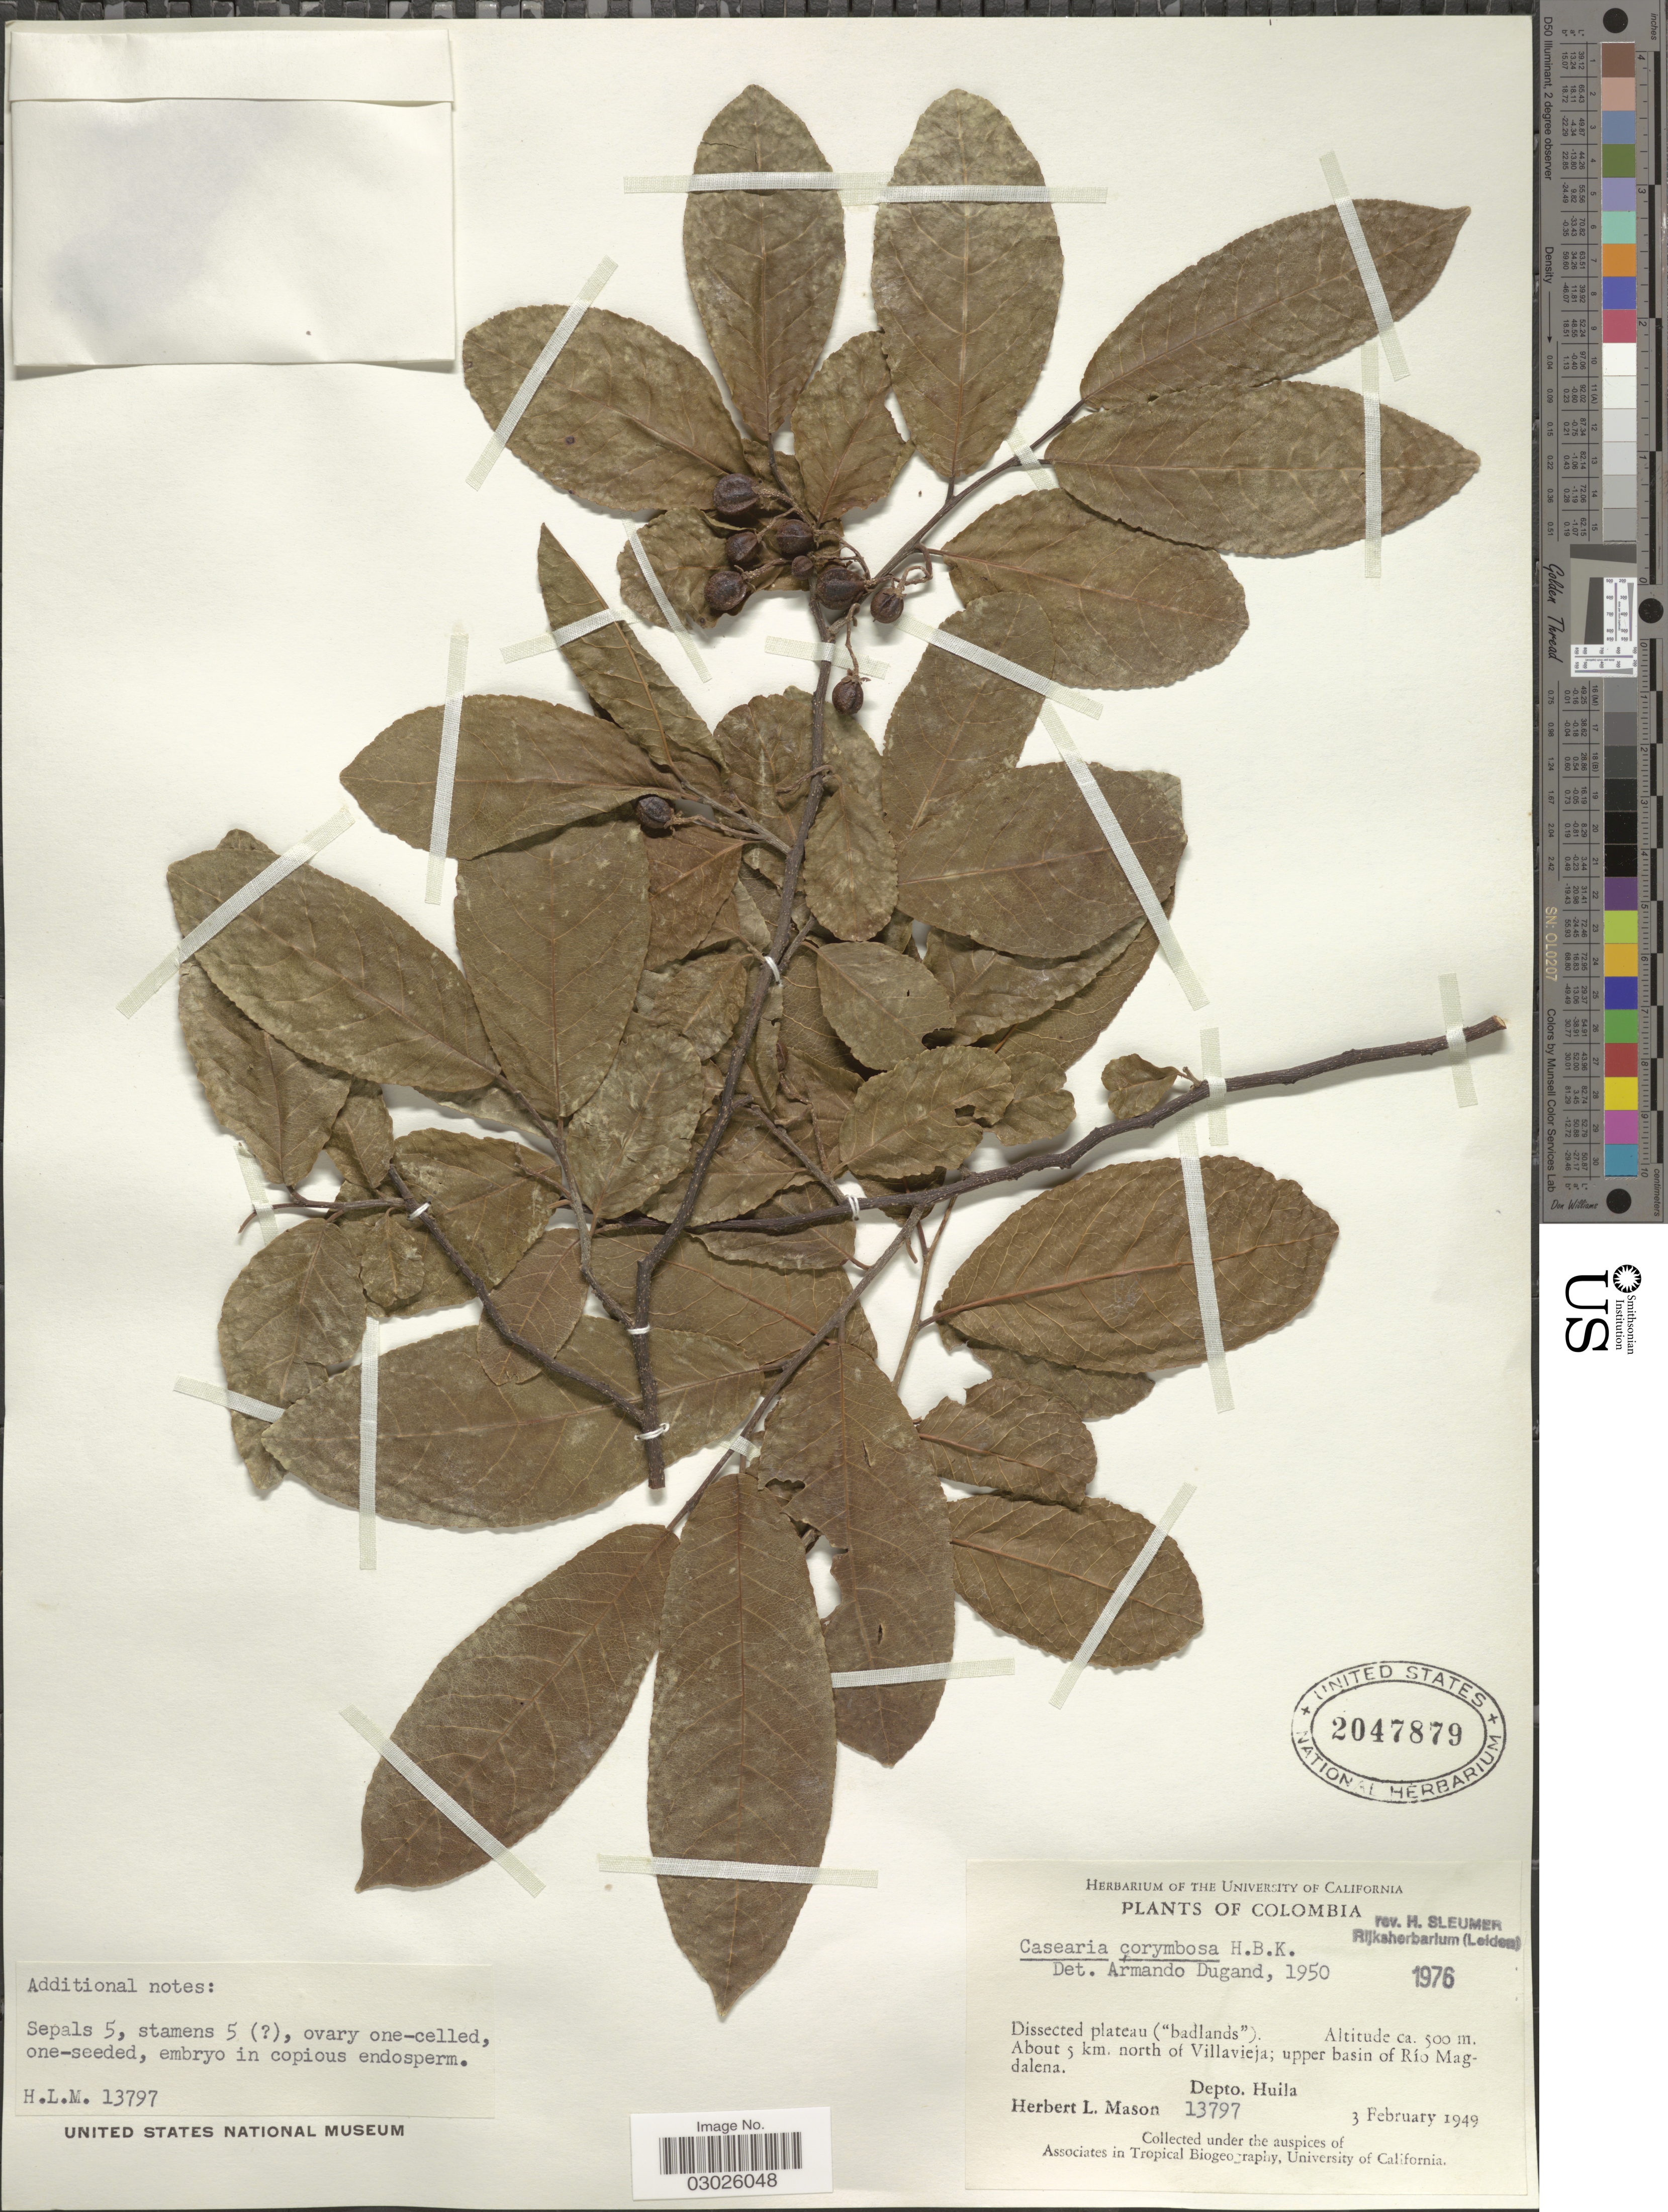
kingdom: Plantae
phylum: Tracheophyta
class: Magnoliopsida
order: Malpighiales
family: Salicaceae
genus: Casearia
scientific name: Casearia corymbosa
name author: Kunth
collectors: H. L. Mason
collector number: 13797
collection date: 1949-02-03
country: Colombia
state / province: Huila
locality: About 5 km. north of Villavieja; upper basin of Río Magdalena. Dept. Huila.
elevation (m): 500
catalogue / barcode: US 2047879